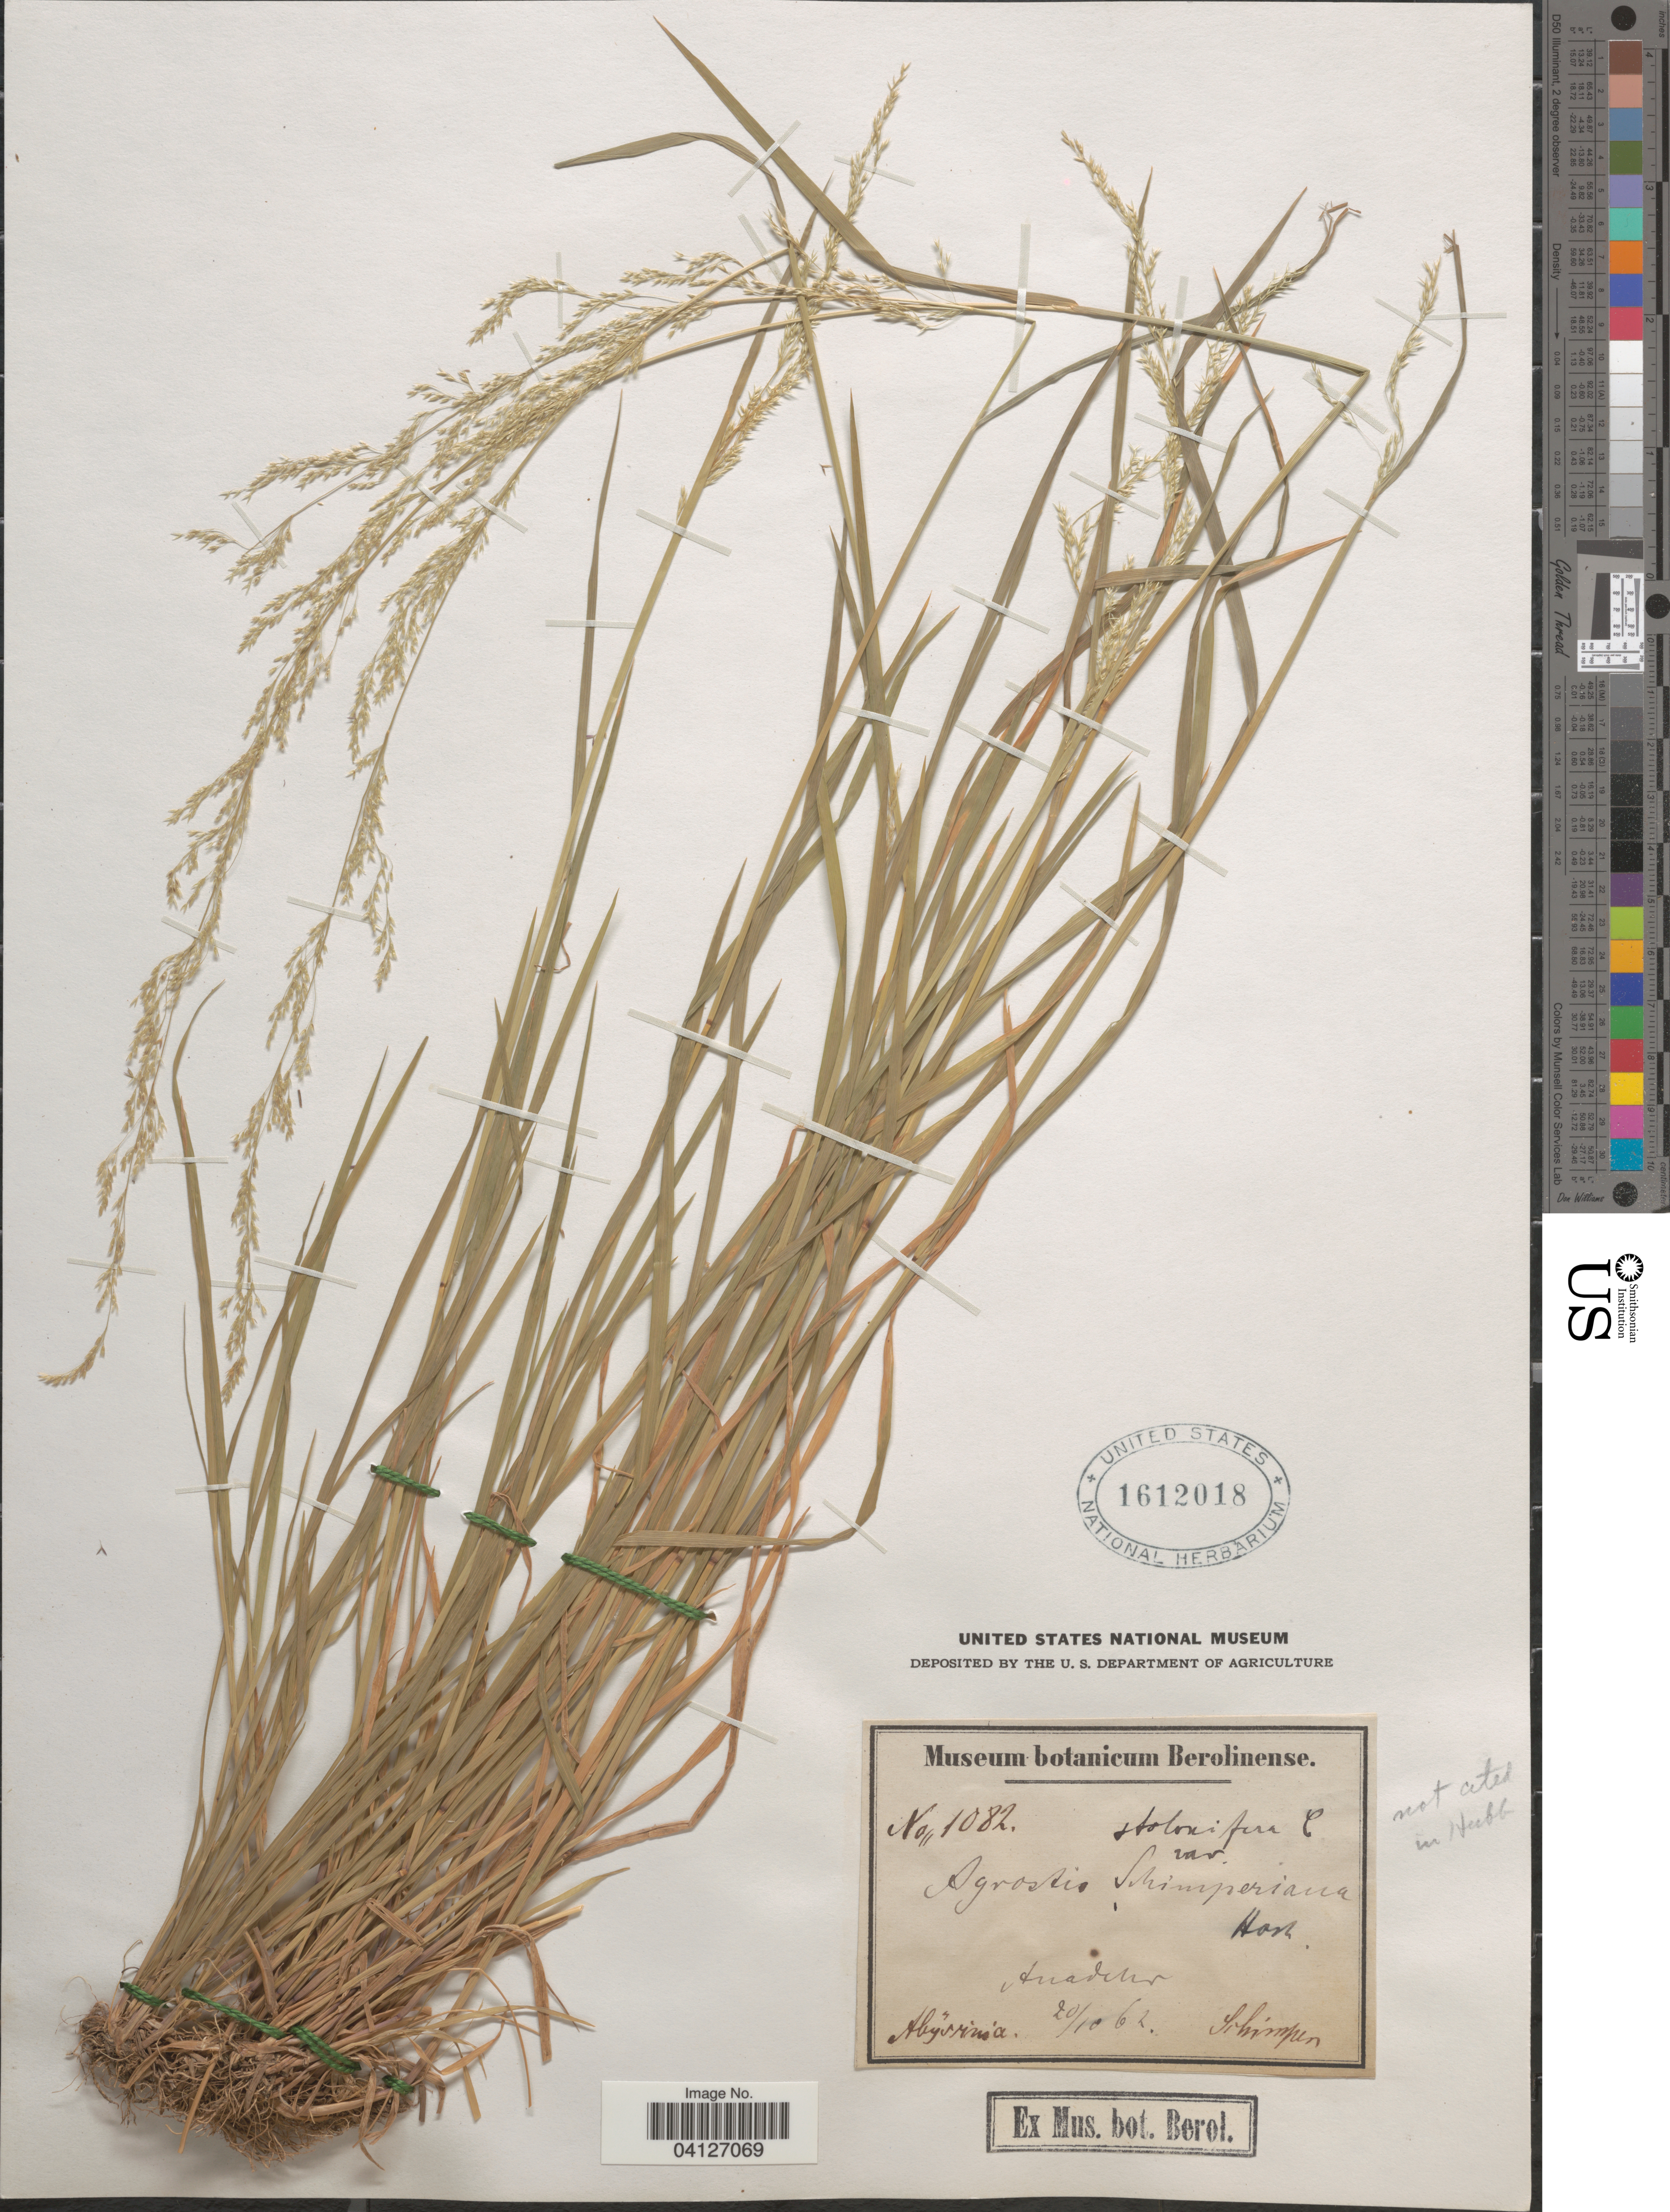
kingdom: Plantae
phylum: Tracheophyta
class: Liliopsida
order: Poales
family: Poaceae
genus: Agrostis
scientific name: Agrostis schimperiana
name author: Hochst. ex Steud.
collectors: -. Schimper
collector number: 1082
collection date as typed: Transcribed d/m/y: 20/10/62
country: Ethiopia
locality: Anadehr. Abyssinia.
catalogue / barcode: US 1612018